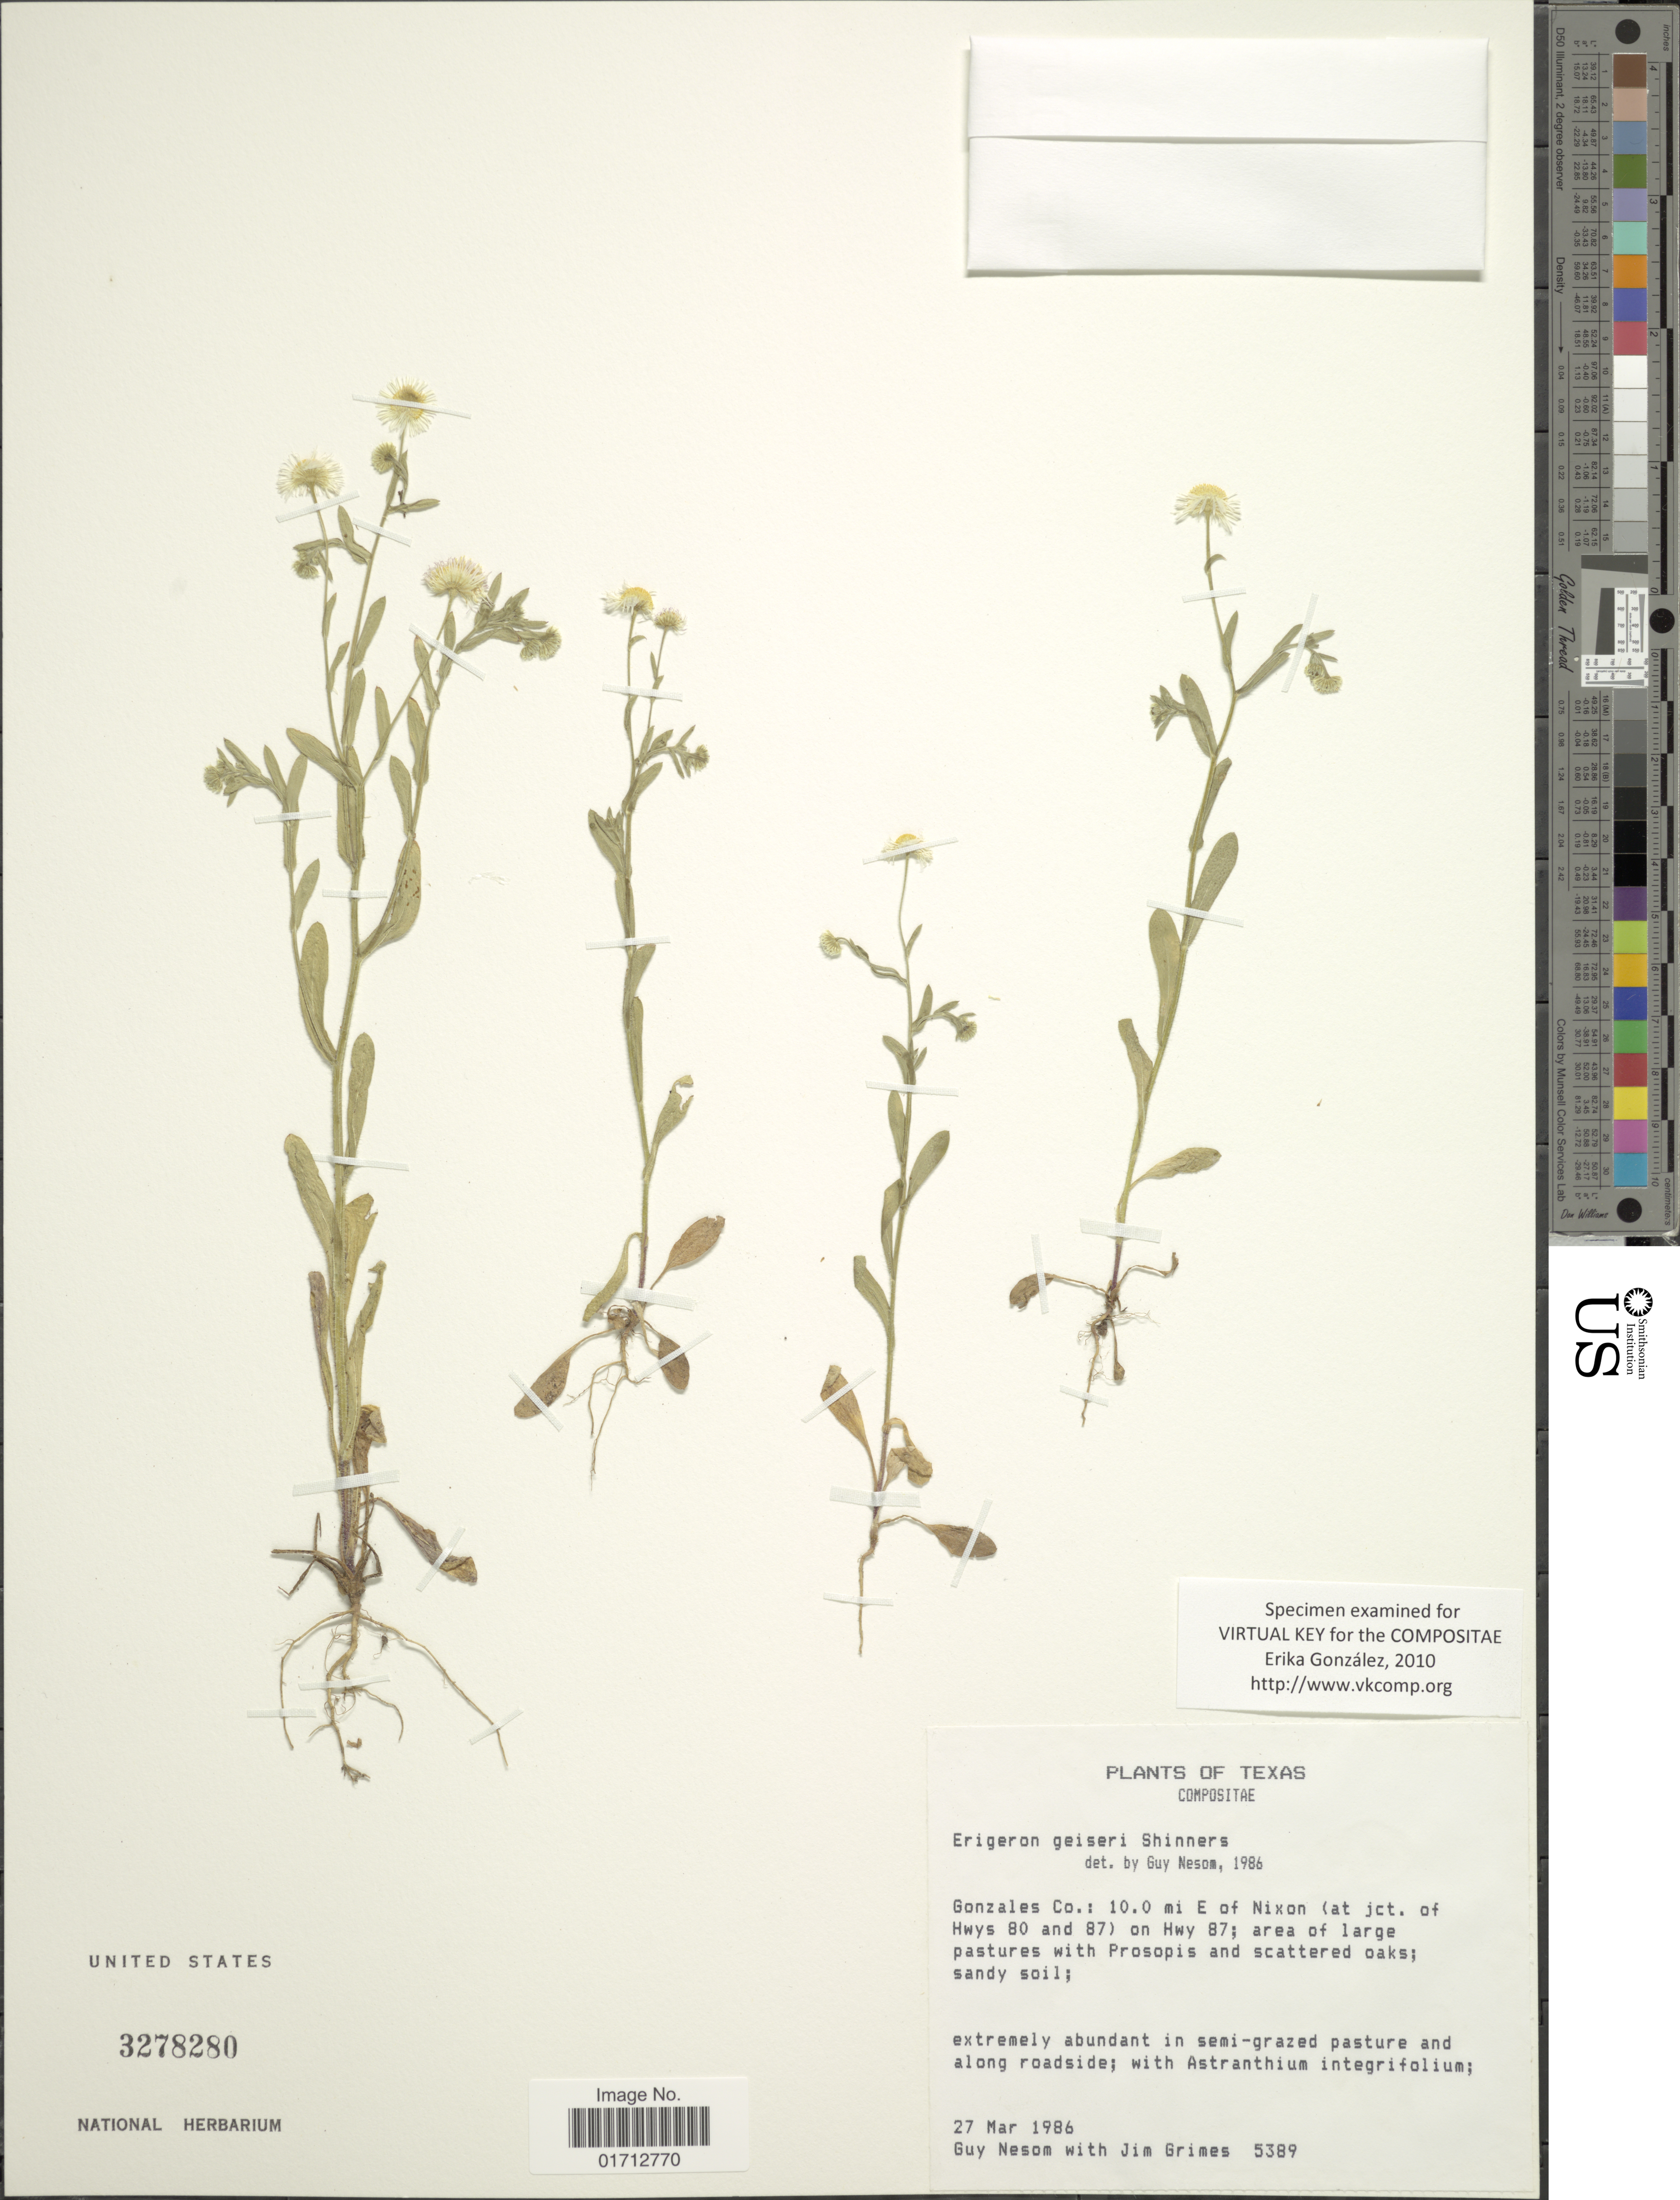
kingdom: Plantae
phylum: Tracheophyta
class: Magnoliopsida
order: Asterales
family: Asteraceae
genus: Erigeron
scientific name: Erigeron geiseri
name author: Shinners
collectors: G. Nesom & J. Grimes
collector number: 5389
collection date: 1986-03-27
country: United States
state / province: Texas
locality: Gonzales Co.: 10.0 mi N of Nixon (at jct. of Hwys 80 and 87) on Hwy 87.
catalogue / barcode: US 3278280